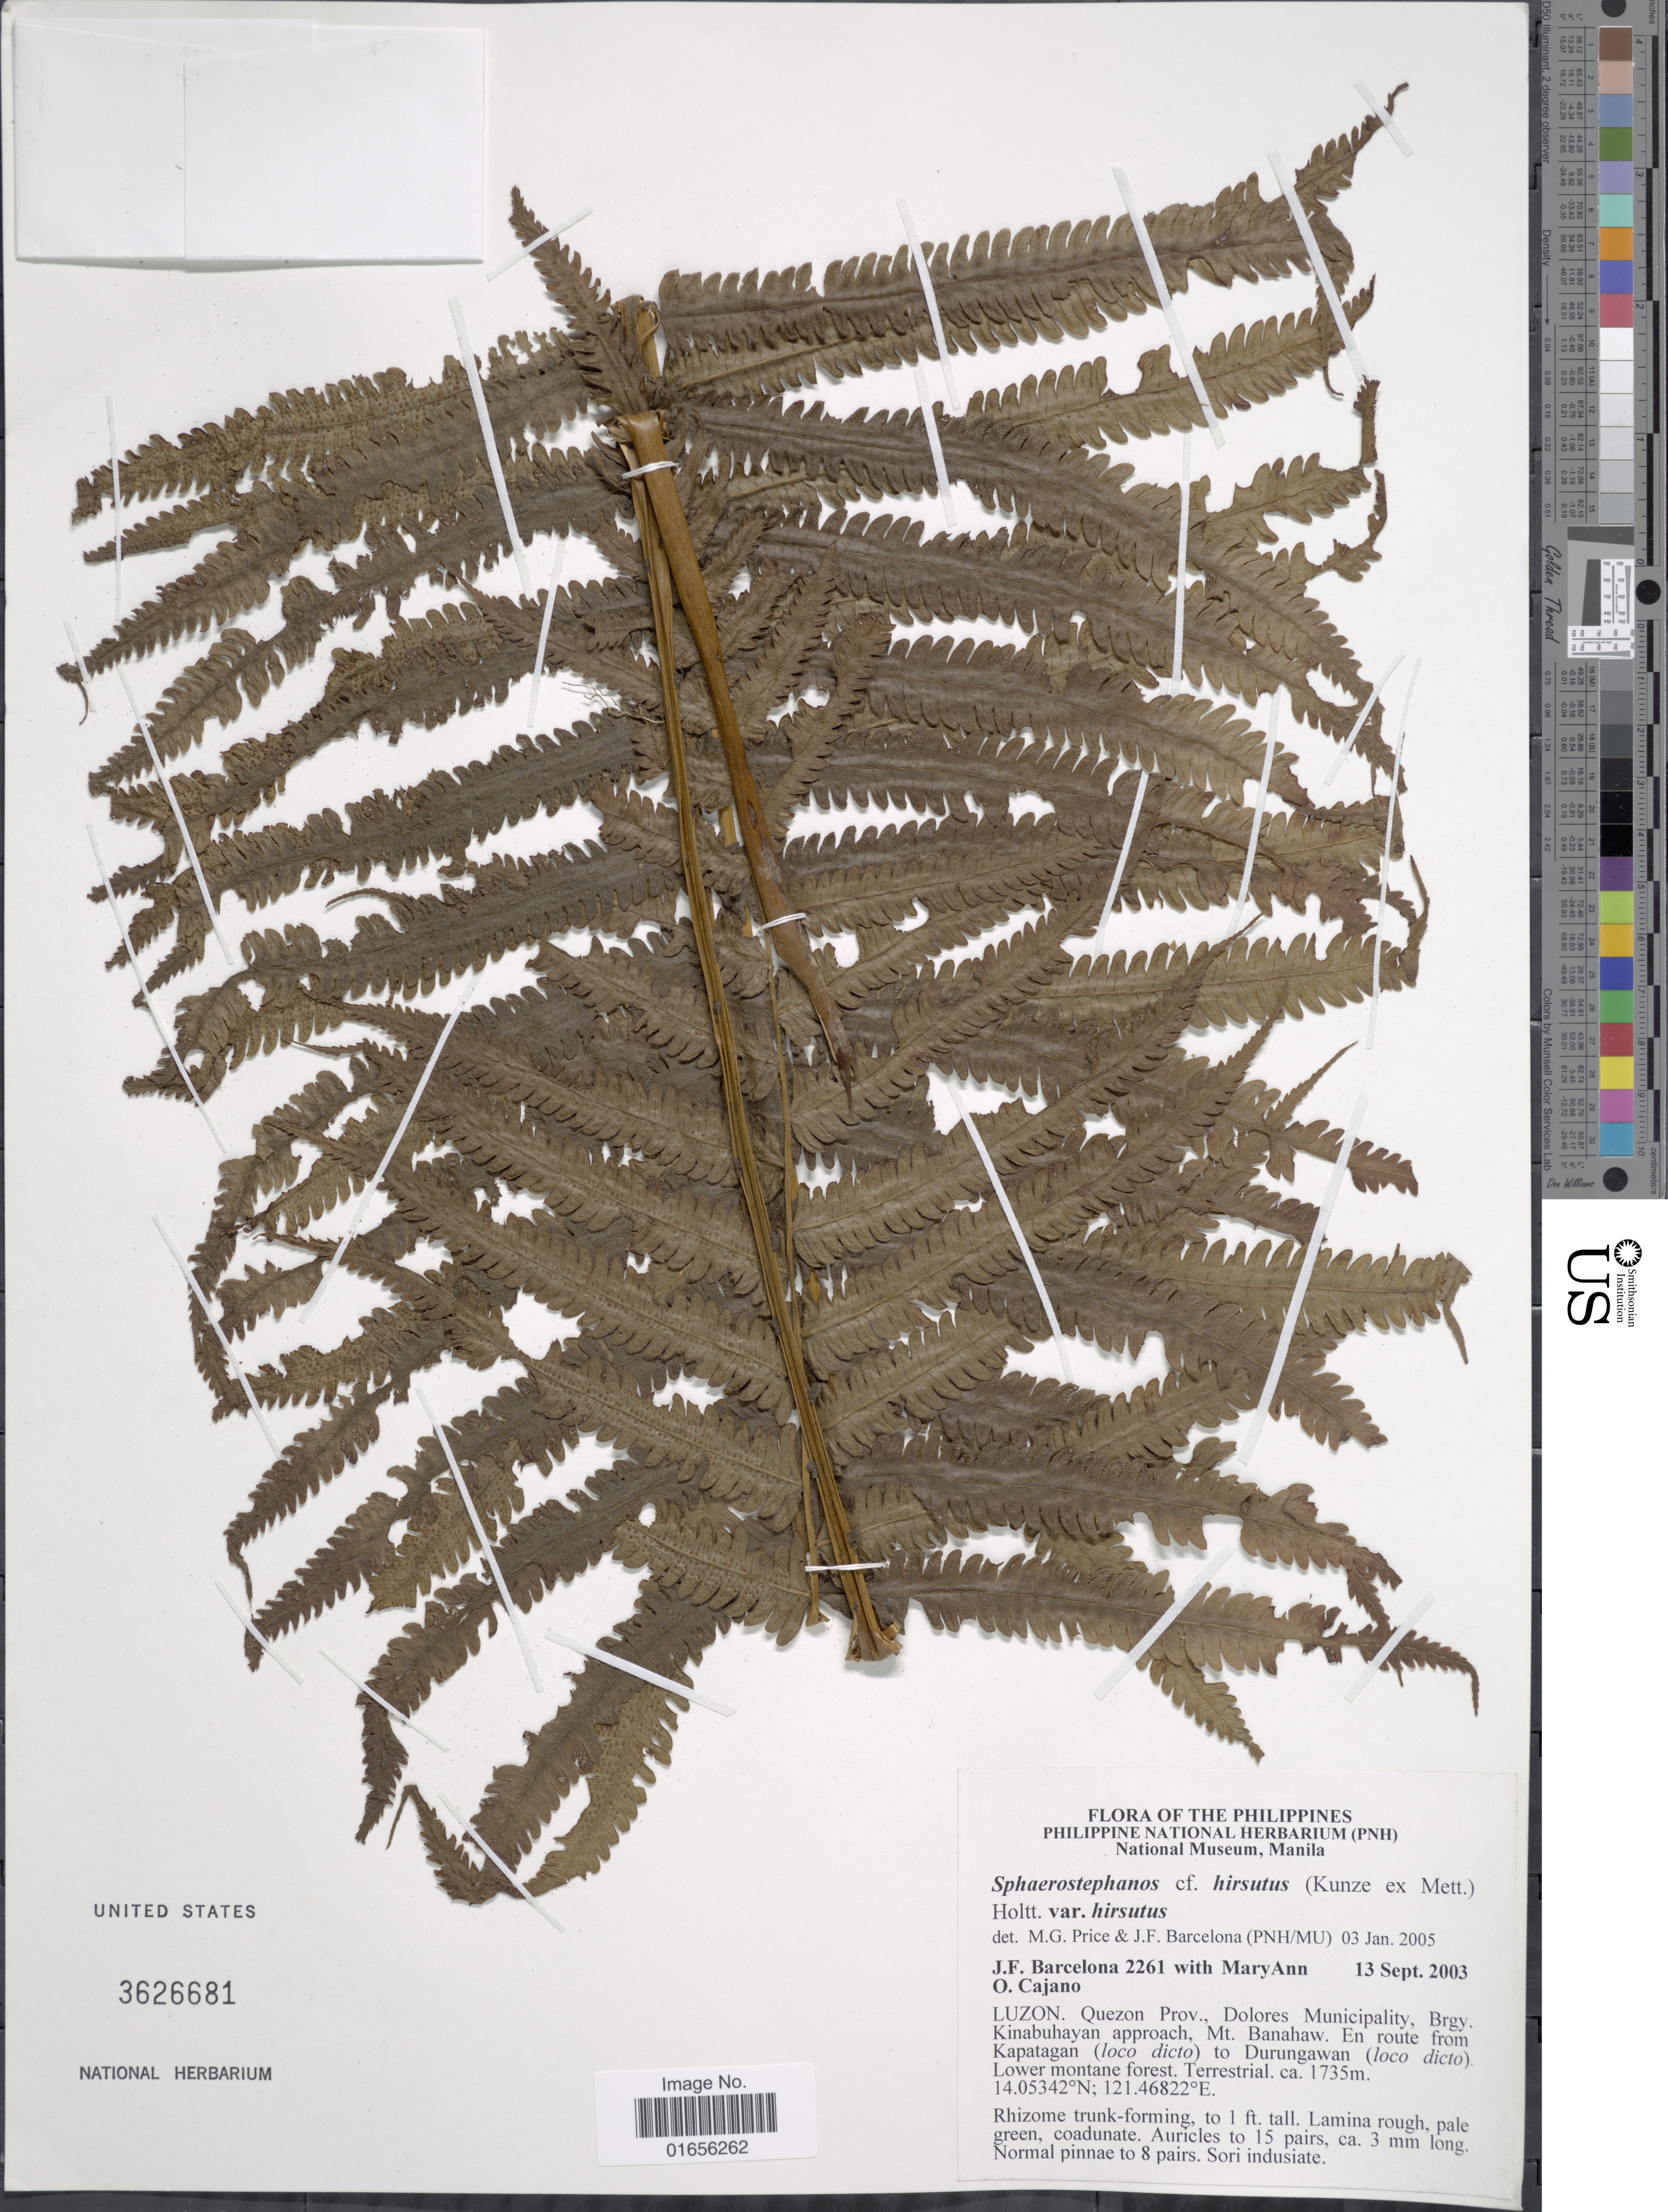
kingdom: Plantae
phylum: Tracheophyta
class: Polypodiopsida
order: Polypodiales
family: Thelypteridaceae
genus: Pronephrium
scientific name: Pronephrium hirsutum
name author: Ching & Y.X. Lin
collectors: J. F. Barcelona & M. Cajano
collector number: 2261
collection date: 2003-09-13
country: Philippines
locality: The Philippines, Luzon, Quezon Prov., Dolores Municipality, Brgy. Kinabuhayan approach, Mt. Banahaw. En route from Kapatagan (loco dicto) to Durungawan (loco dicto).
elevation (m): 1735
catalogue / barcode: US 3626681